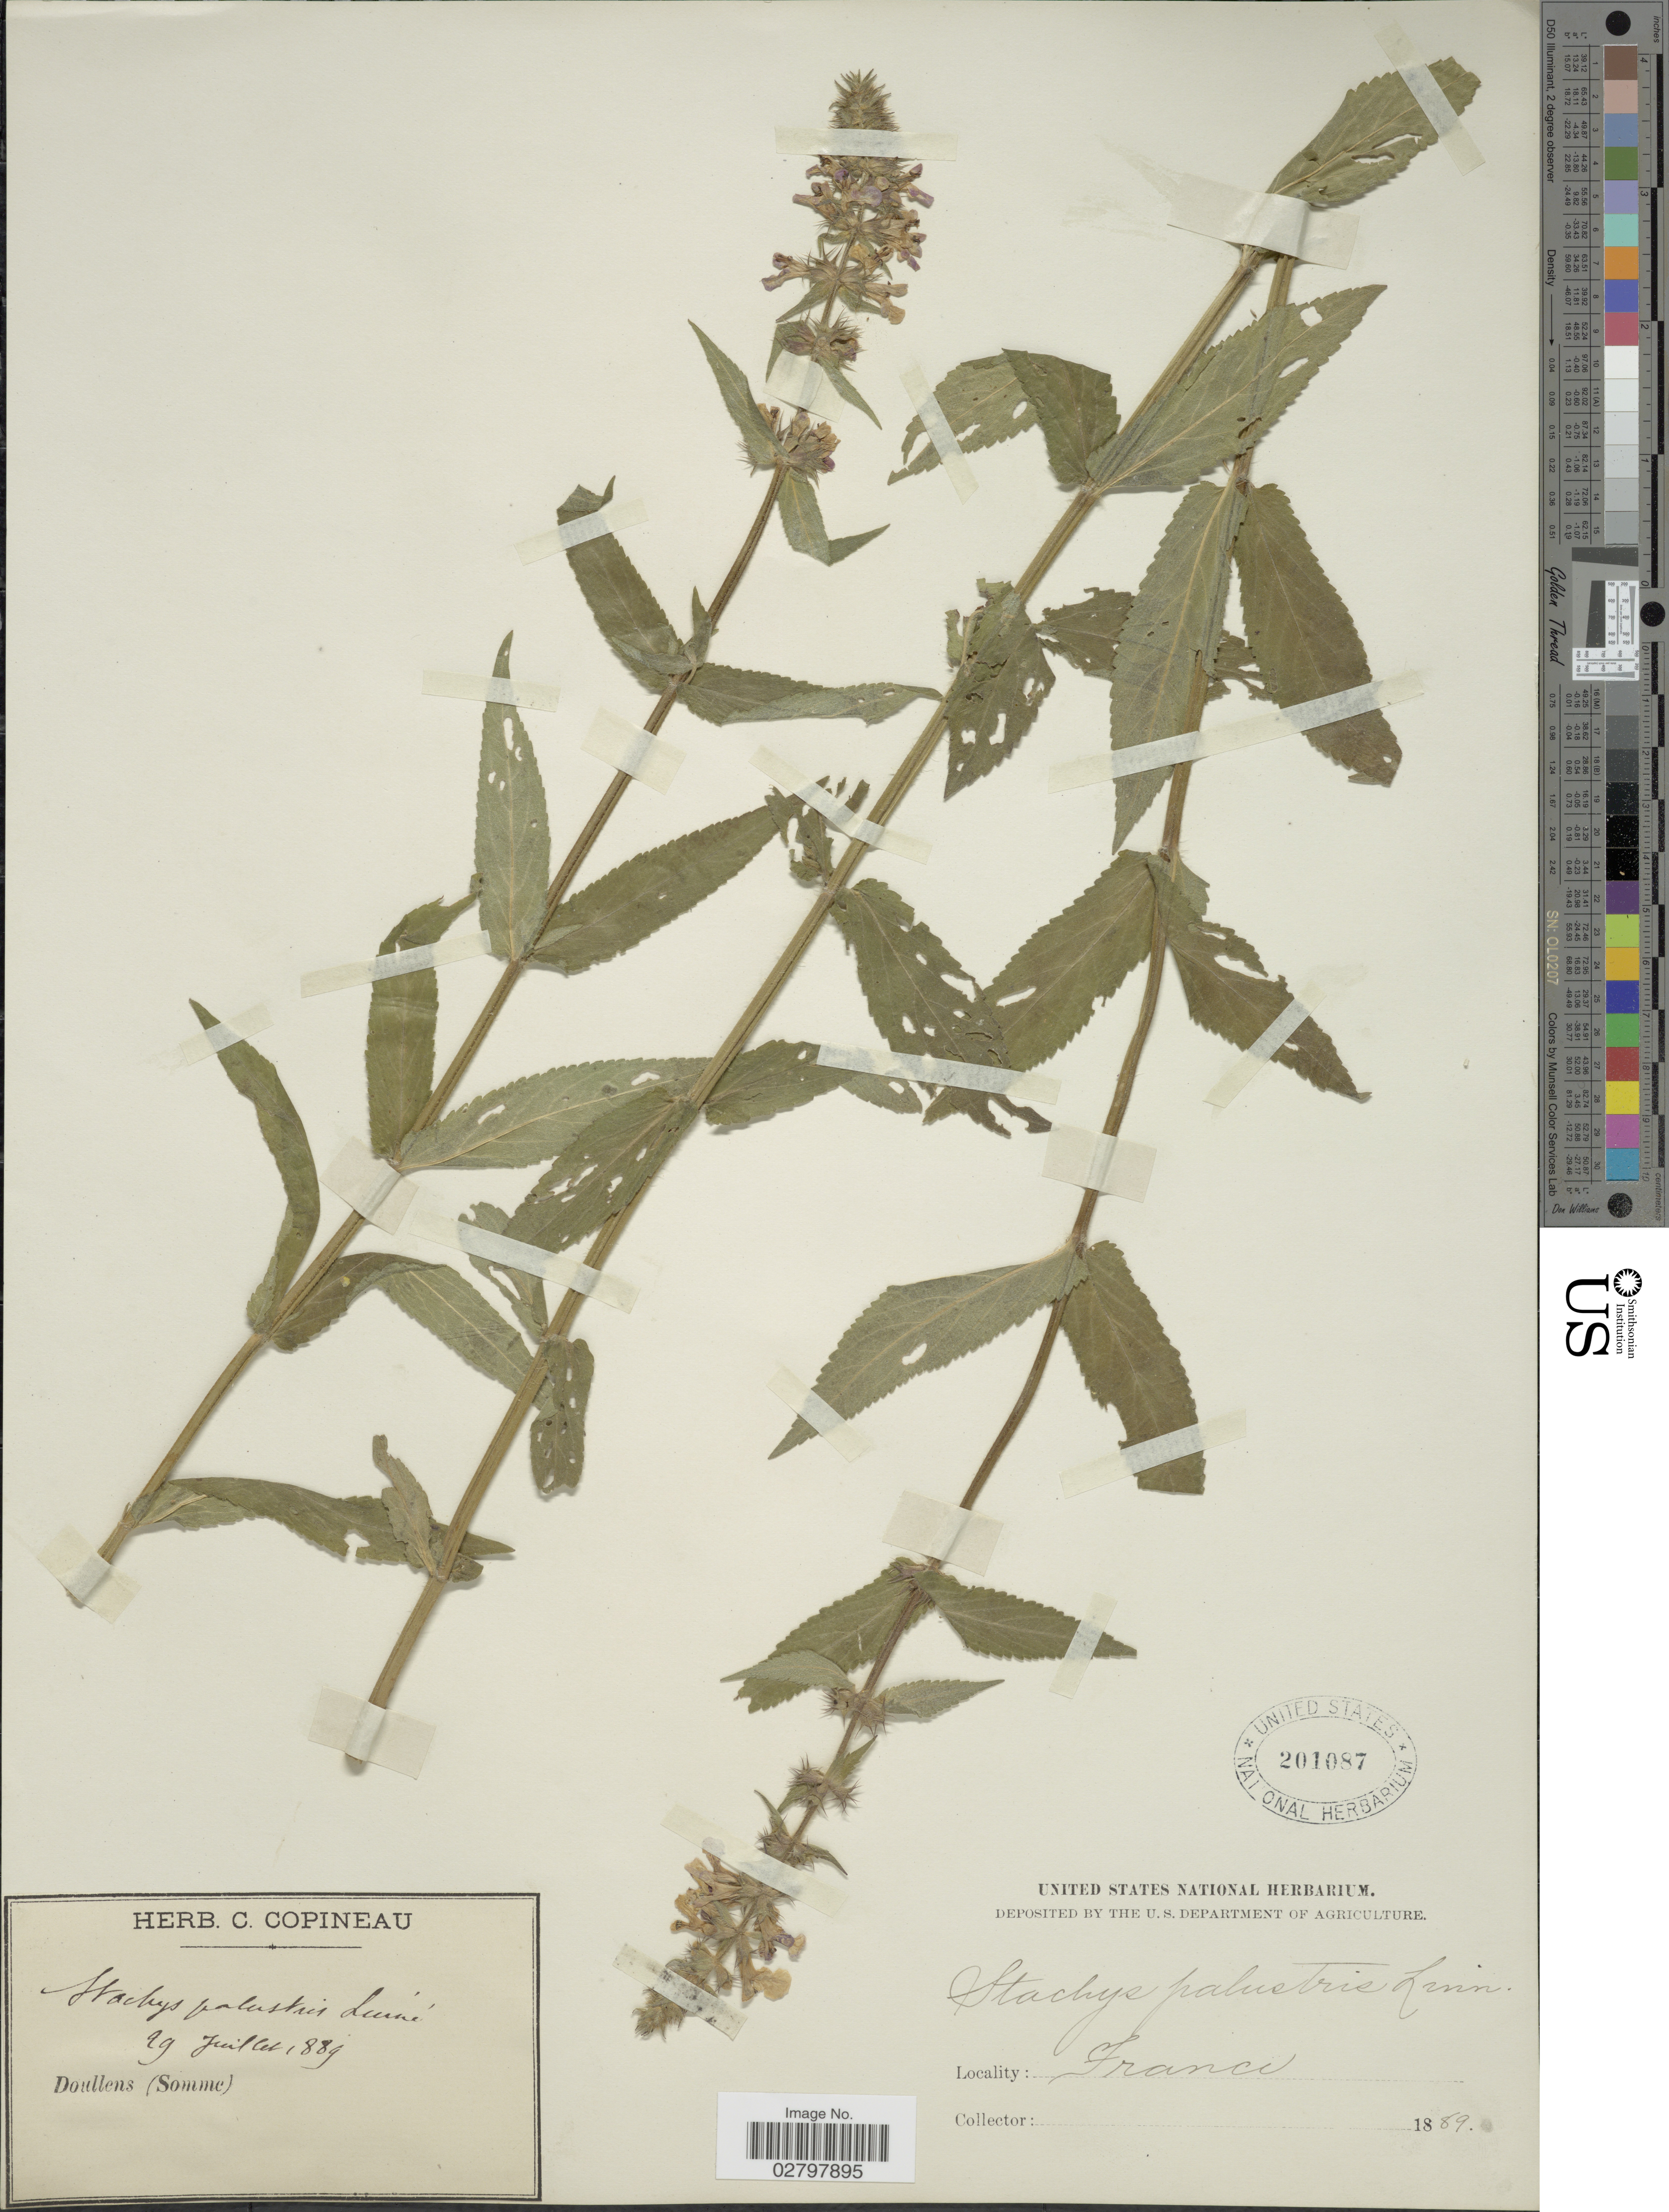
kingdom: Plantae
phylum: Tracheophyta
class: Magnoliopsida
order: Lamiales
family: Lamiaceae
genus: Stachys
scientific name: Stachys palustris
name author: L.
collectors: ex herb. C. Copineau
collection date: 1889-07-29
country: France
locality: Doullens (Somme).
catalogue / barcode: US 201087